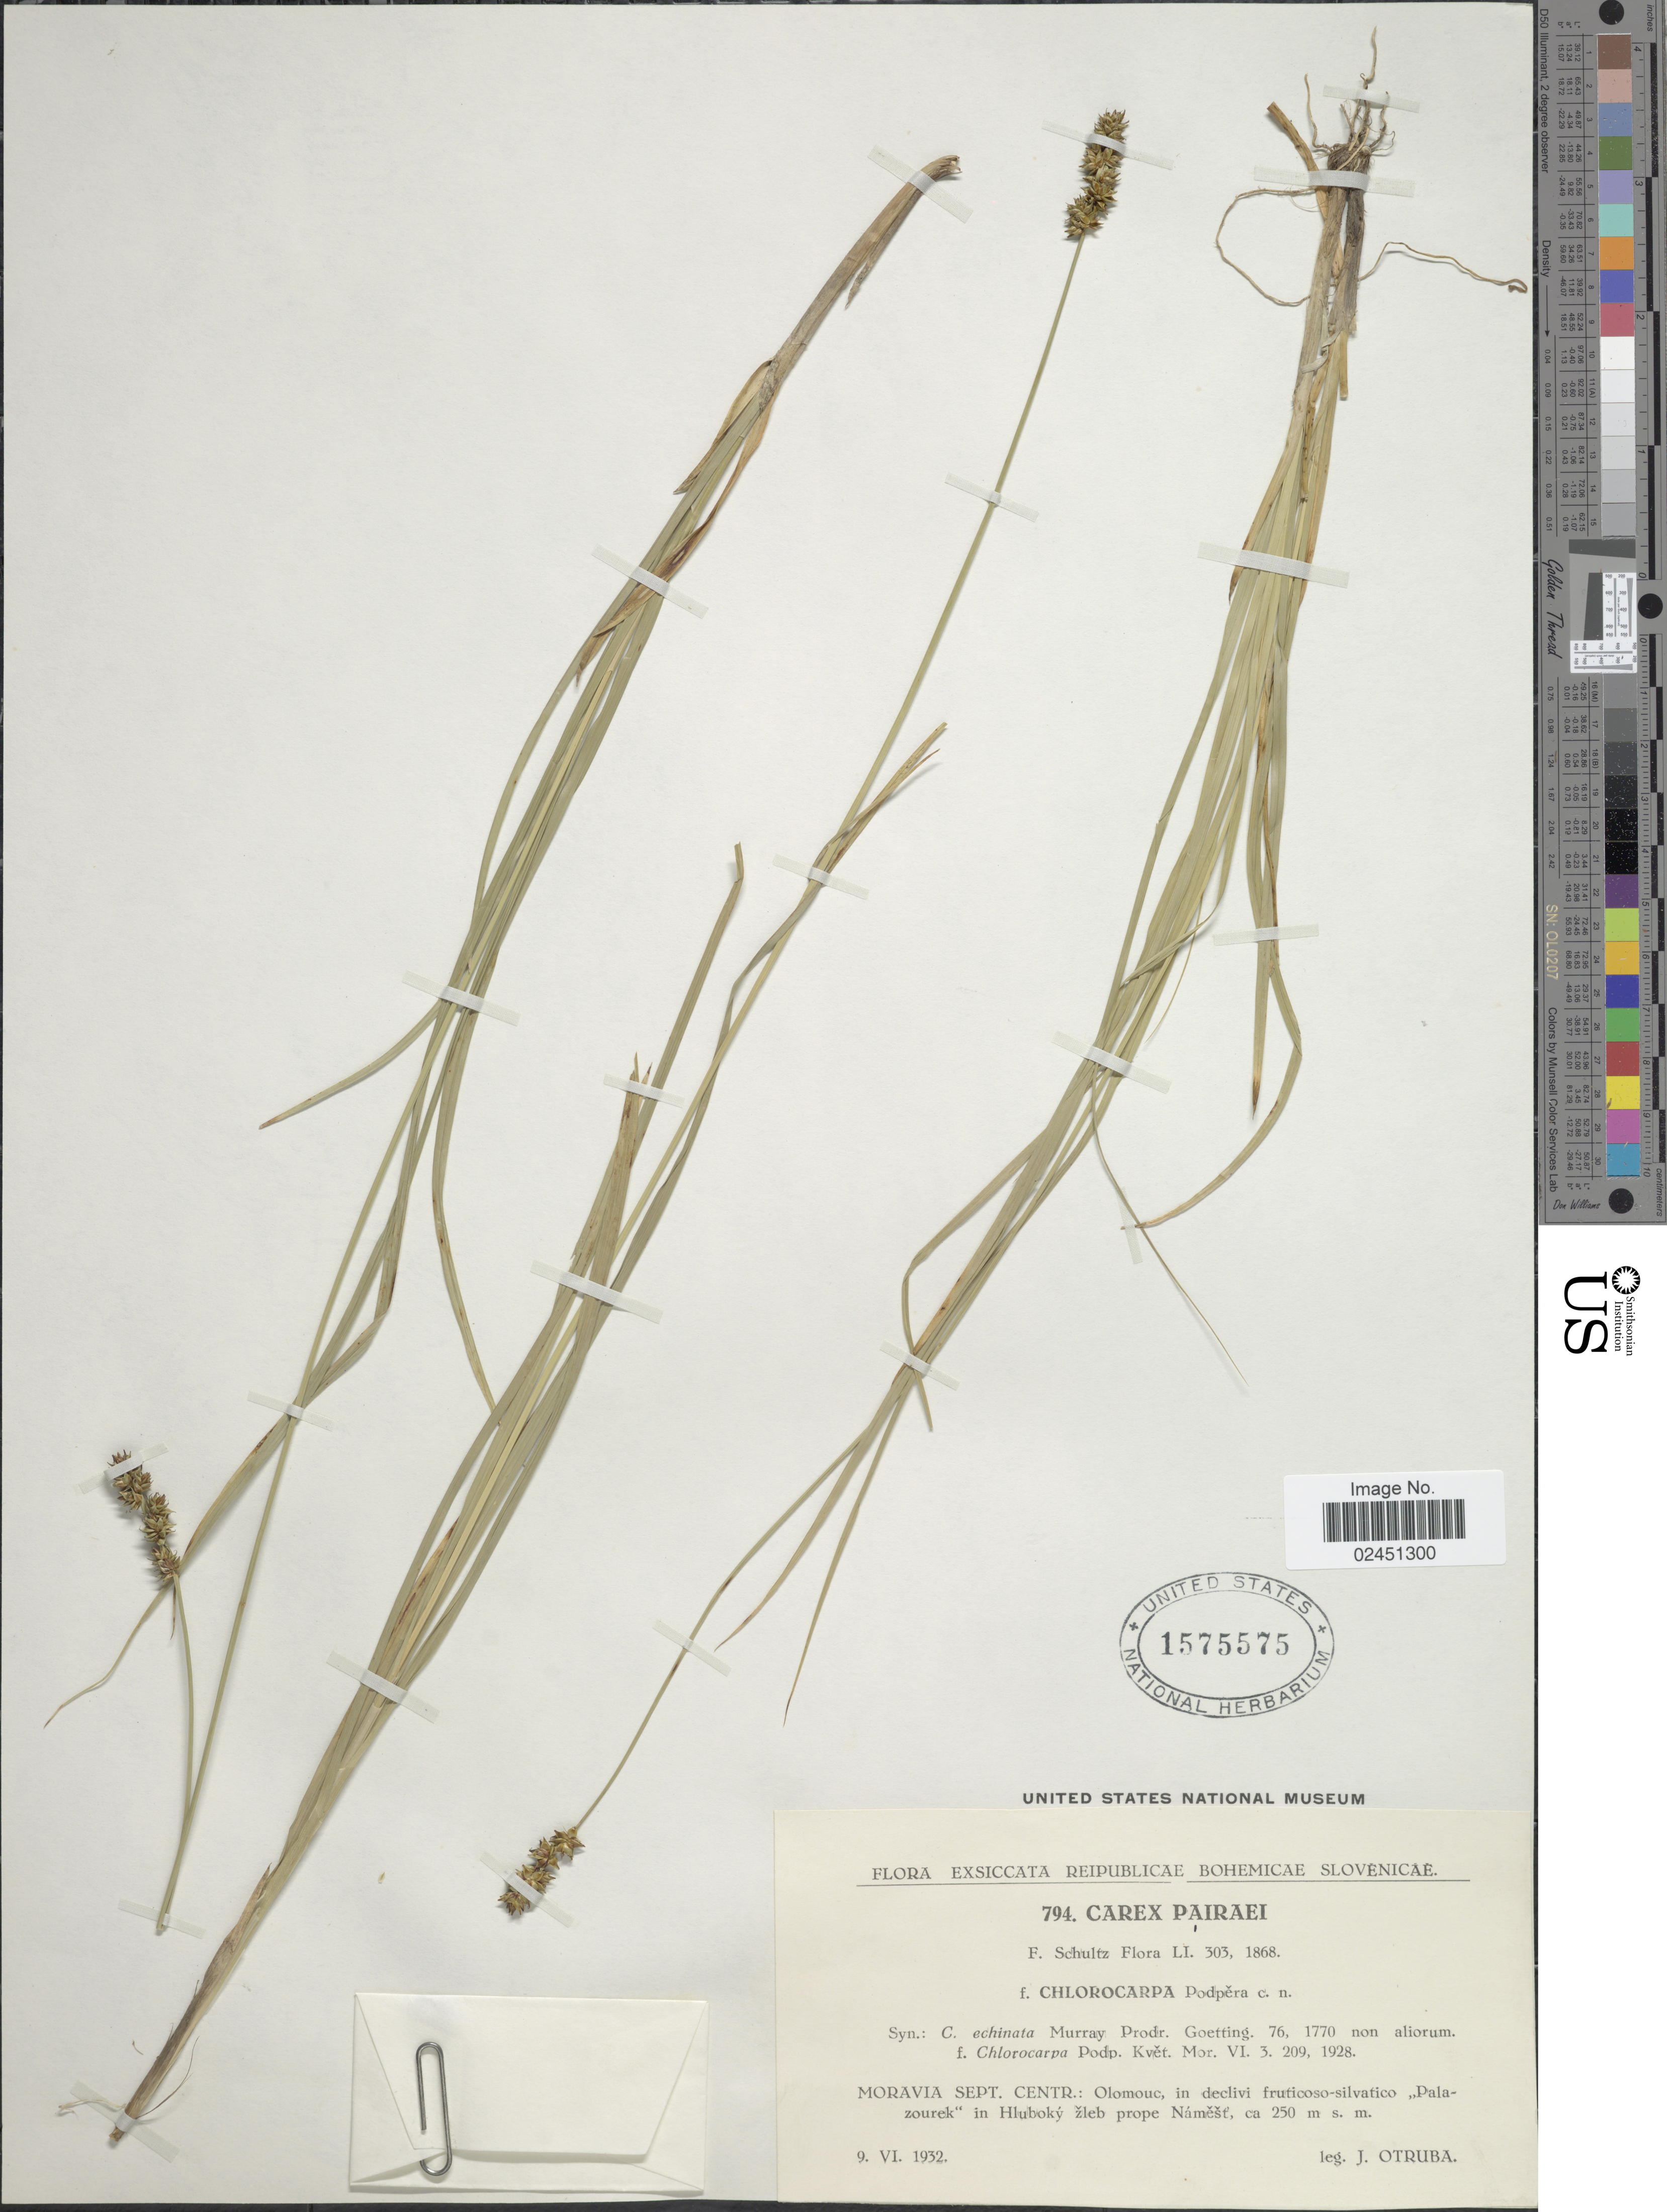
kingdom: Plantae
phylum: Tracheophyta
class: Liliopsida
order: Poales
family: Cyperaceae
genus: Carex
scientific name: Carex pairae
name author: F.W. Schultz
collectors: J. Otruba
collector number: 794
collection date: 1932-06-09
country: Czechia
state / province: Olomouc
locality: Reipublicae Bohemicae Slovenica, Moravia Sept. Centr.: Olomouc, in declivi fruticoso-silvatico Palazourek in Hluboky zleb prope Namesf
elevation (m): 250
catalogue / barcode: US 1575575